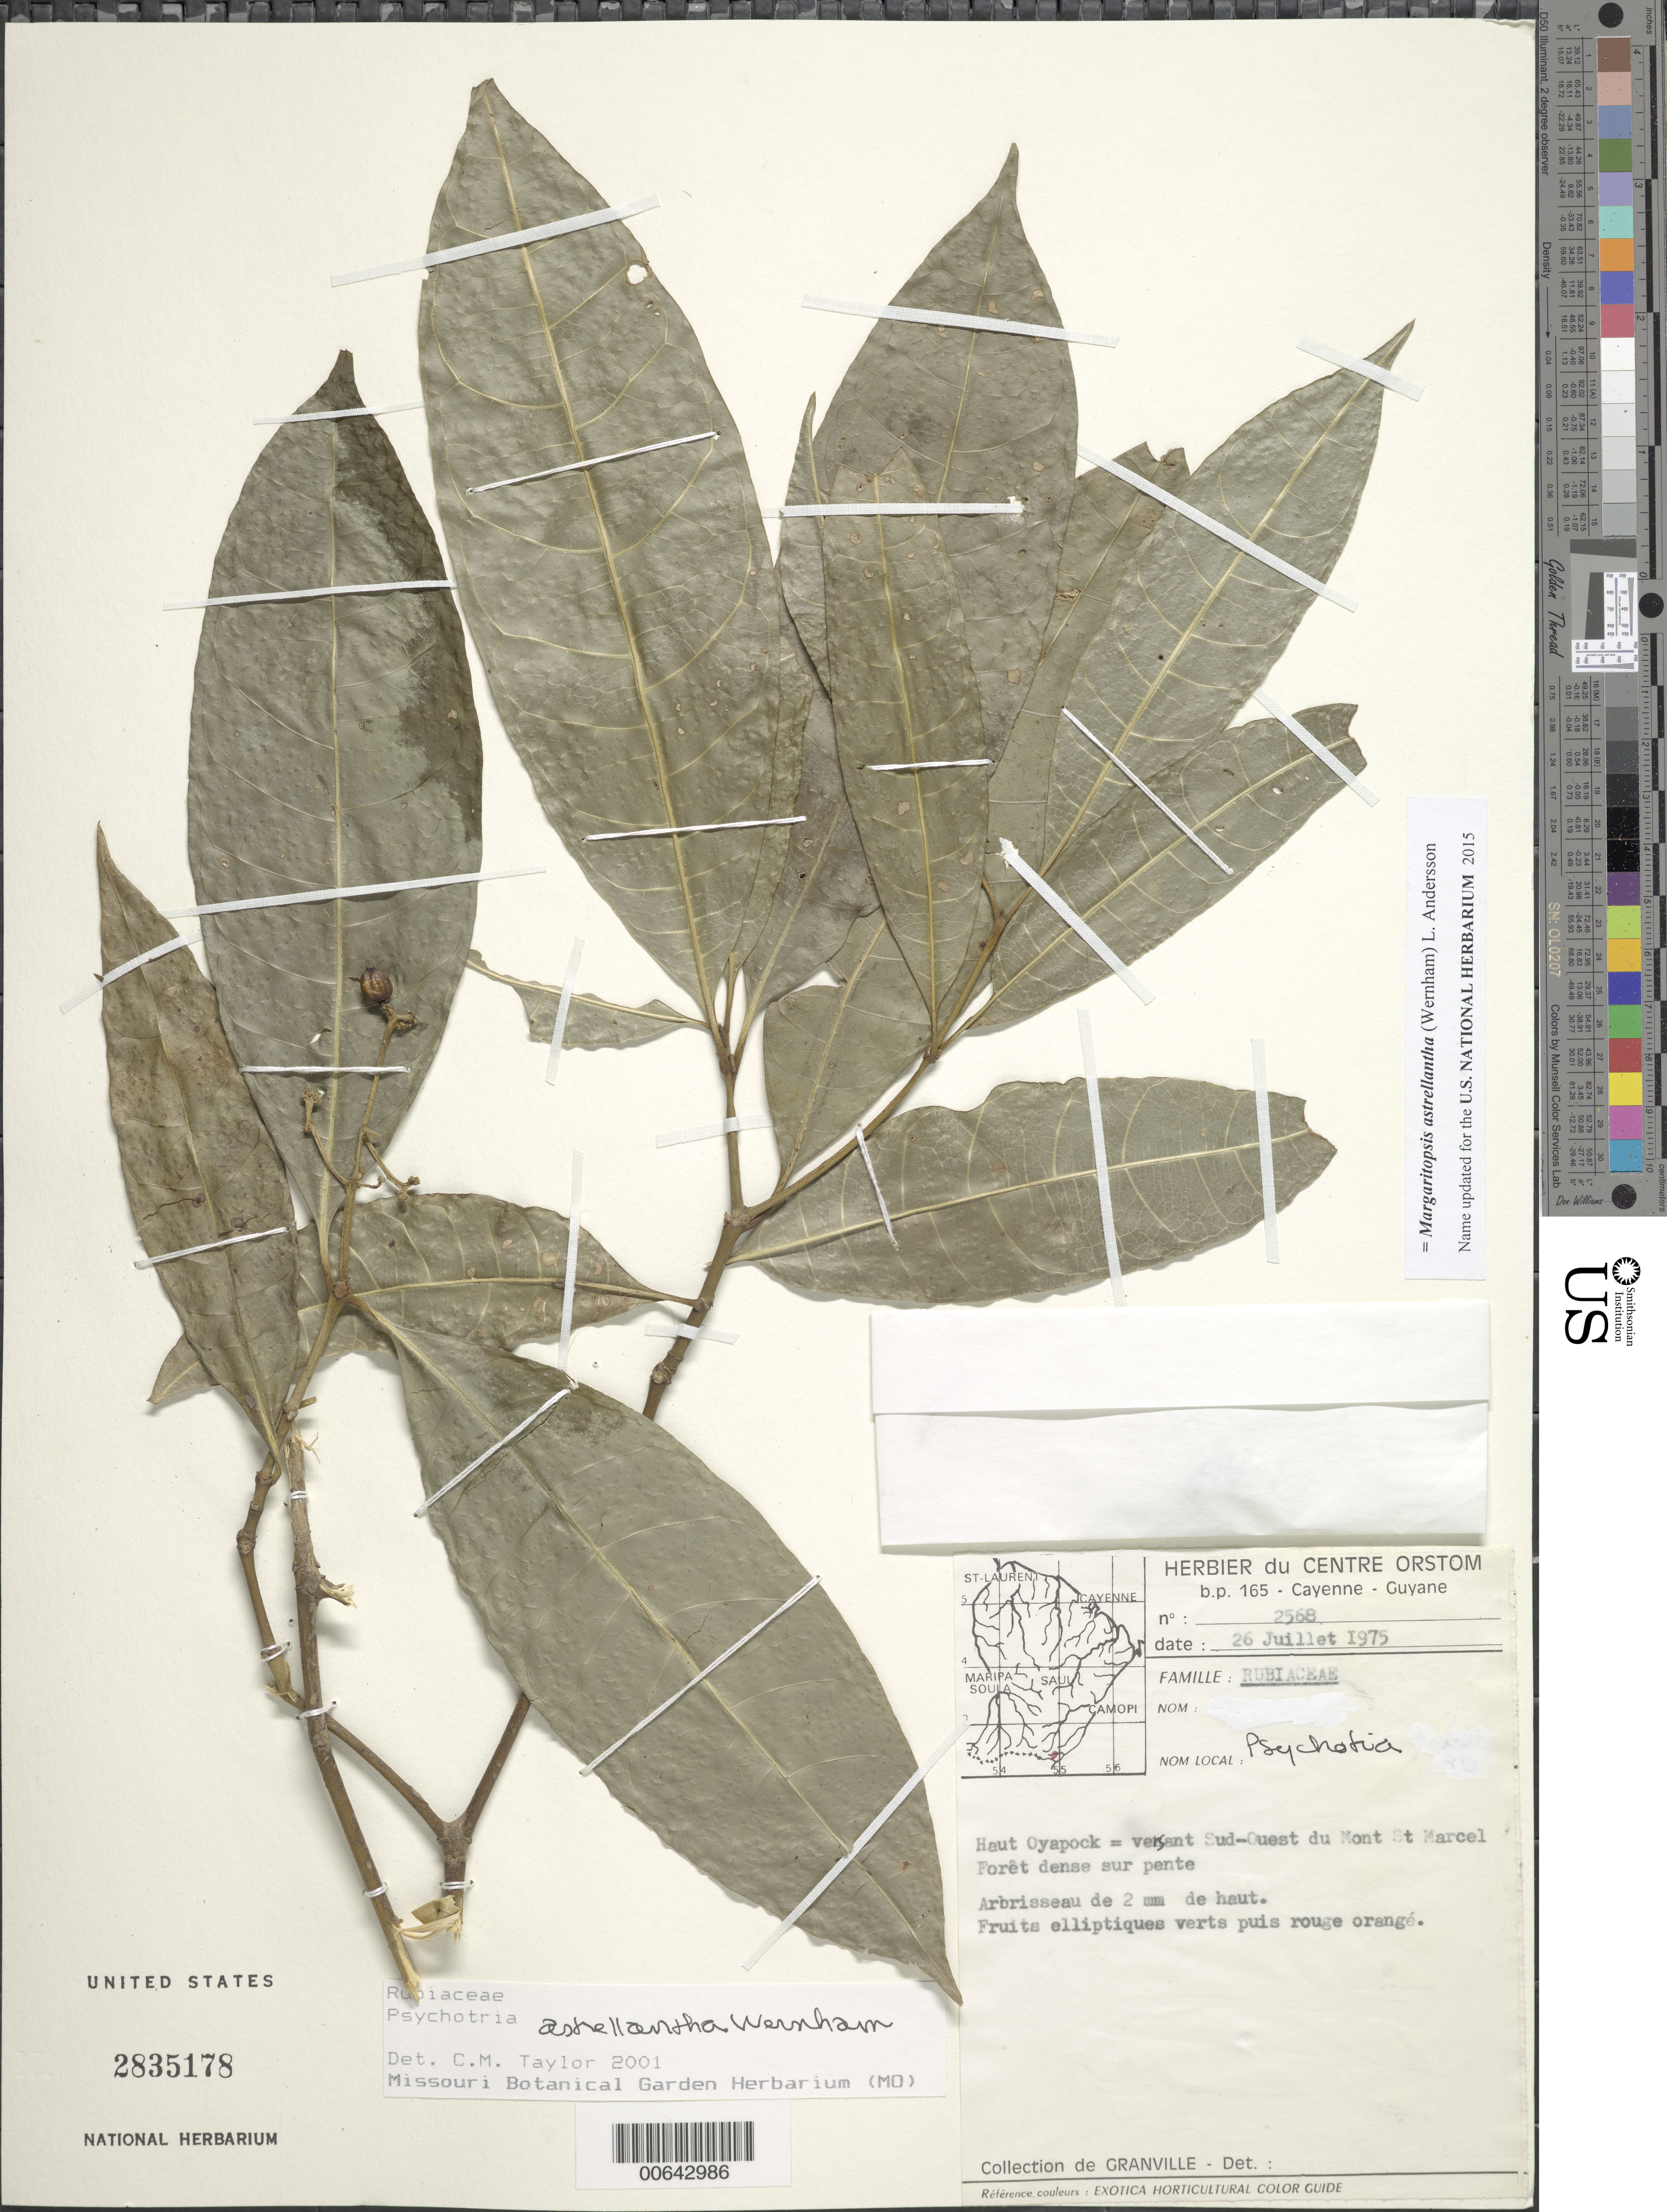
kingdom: Plantae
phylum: Tracheophyta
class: Magnoliopsida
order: Gentianales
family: Rubiaceae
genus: Psychotria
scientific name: Psychotria astrellantha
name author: Wernham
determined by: Taylor, Charlotte M.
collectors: J.-J. de Granville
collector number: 2568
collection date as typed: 26-Jul-75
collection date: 1975-07-26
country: French Guiana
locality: Haut Oyapock, Mt. St. Marcel, SW du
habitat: Dense forest on slope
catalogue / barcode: US 2835178